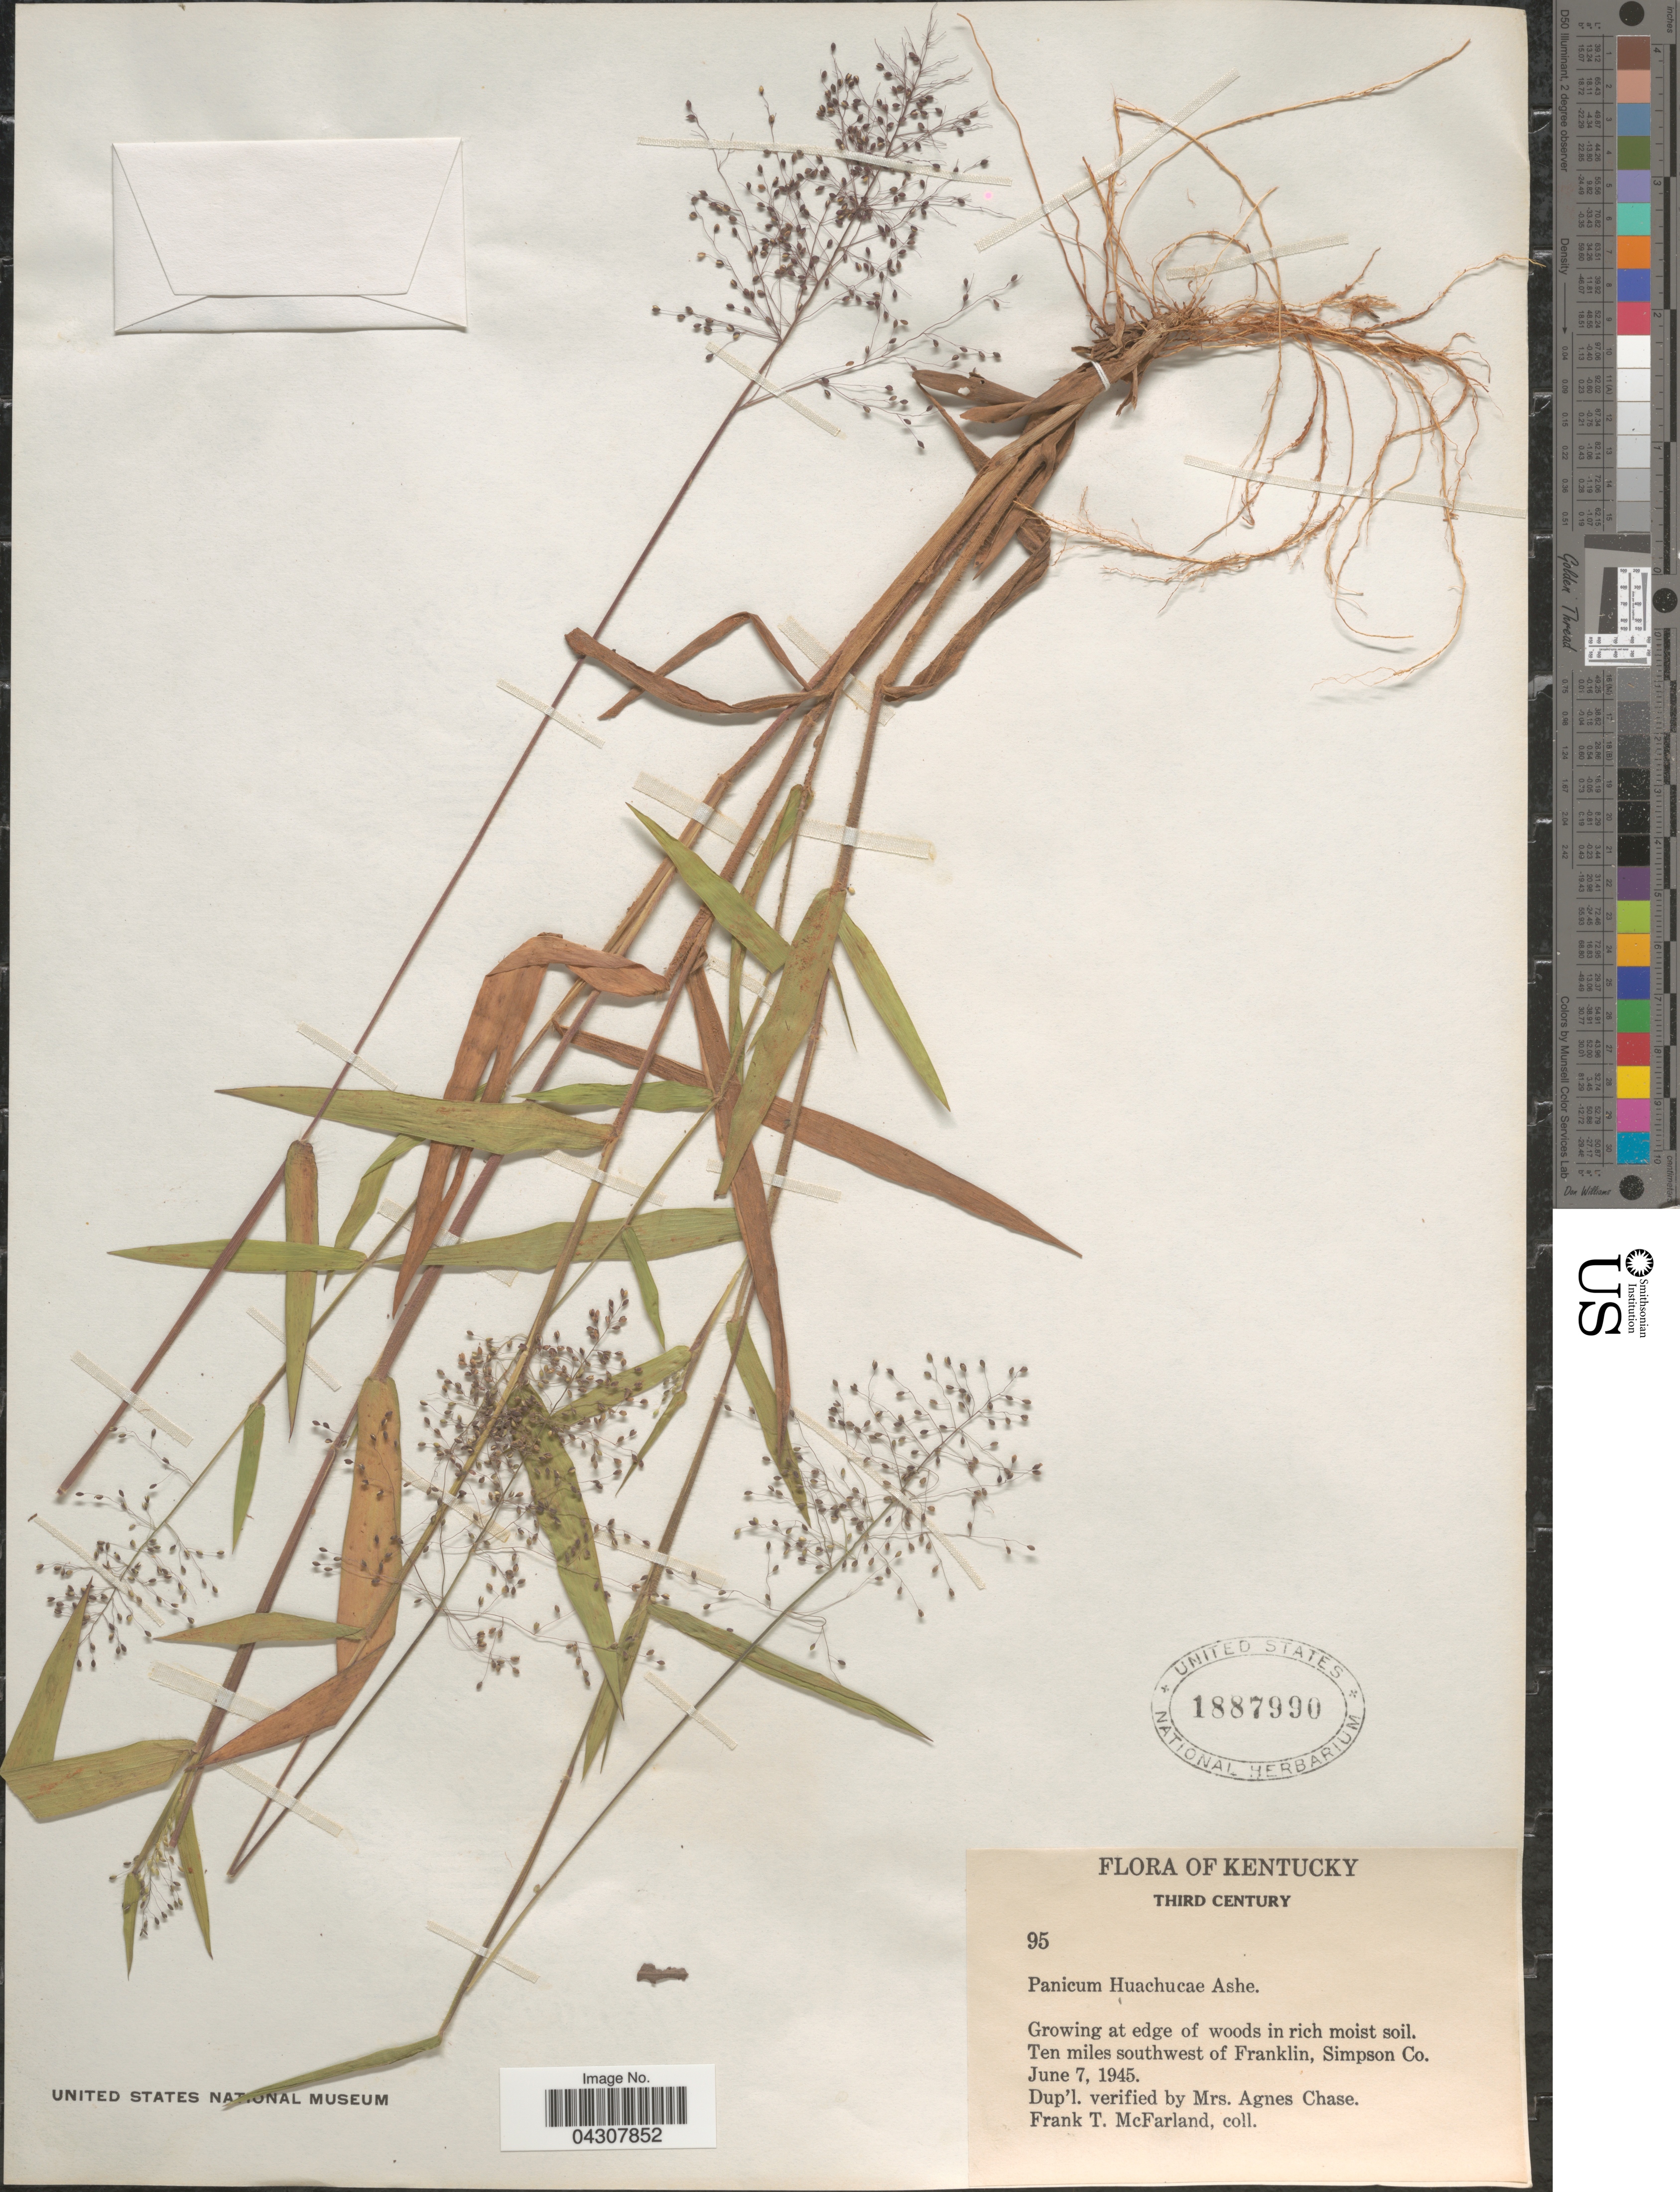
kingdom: Plantae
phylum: Tracheophyta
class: Liliopsida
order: Poales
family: Poaceae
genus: Dichanthelium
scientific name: Dichanthelium acuminatum var. acuminatum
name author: (Sw.) Gould & C.A. Clark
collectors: F. McFarland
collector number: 95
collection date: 1945-06-07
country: United States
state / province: Kentucky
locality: Ten miles southwest of Franklin, Simpson Co.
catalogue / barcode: US 1887990